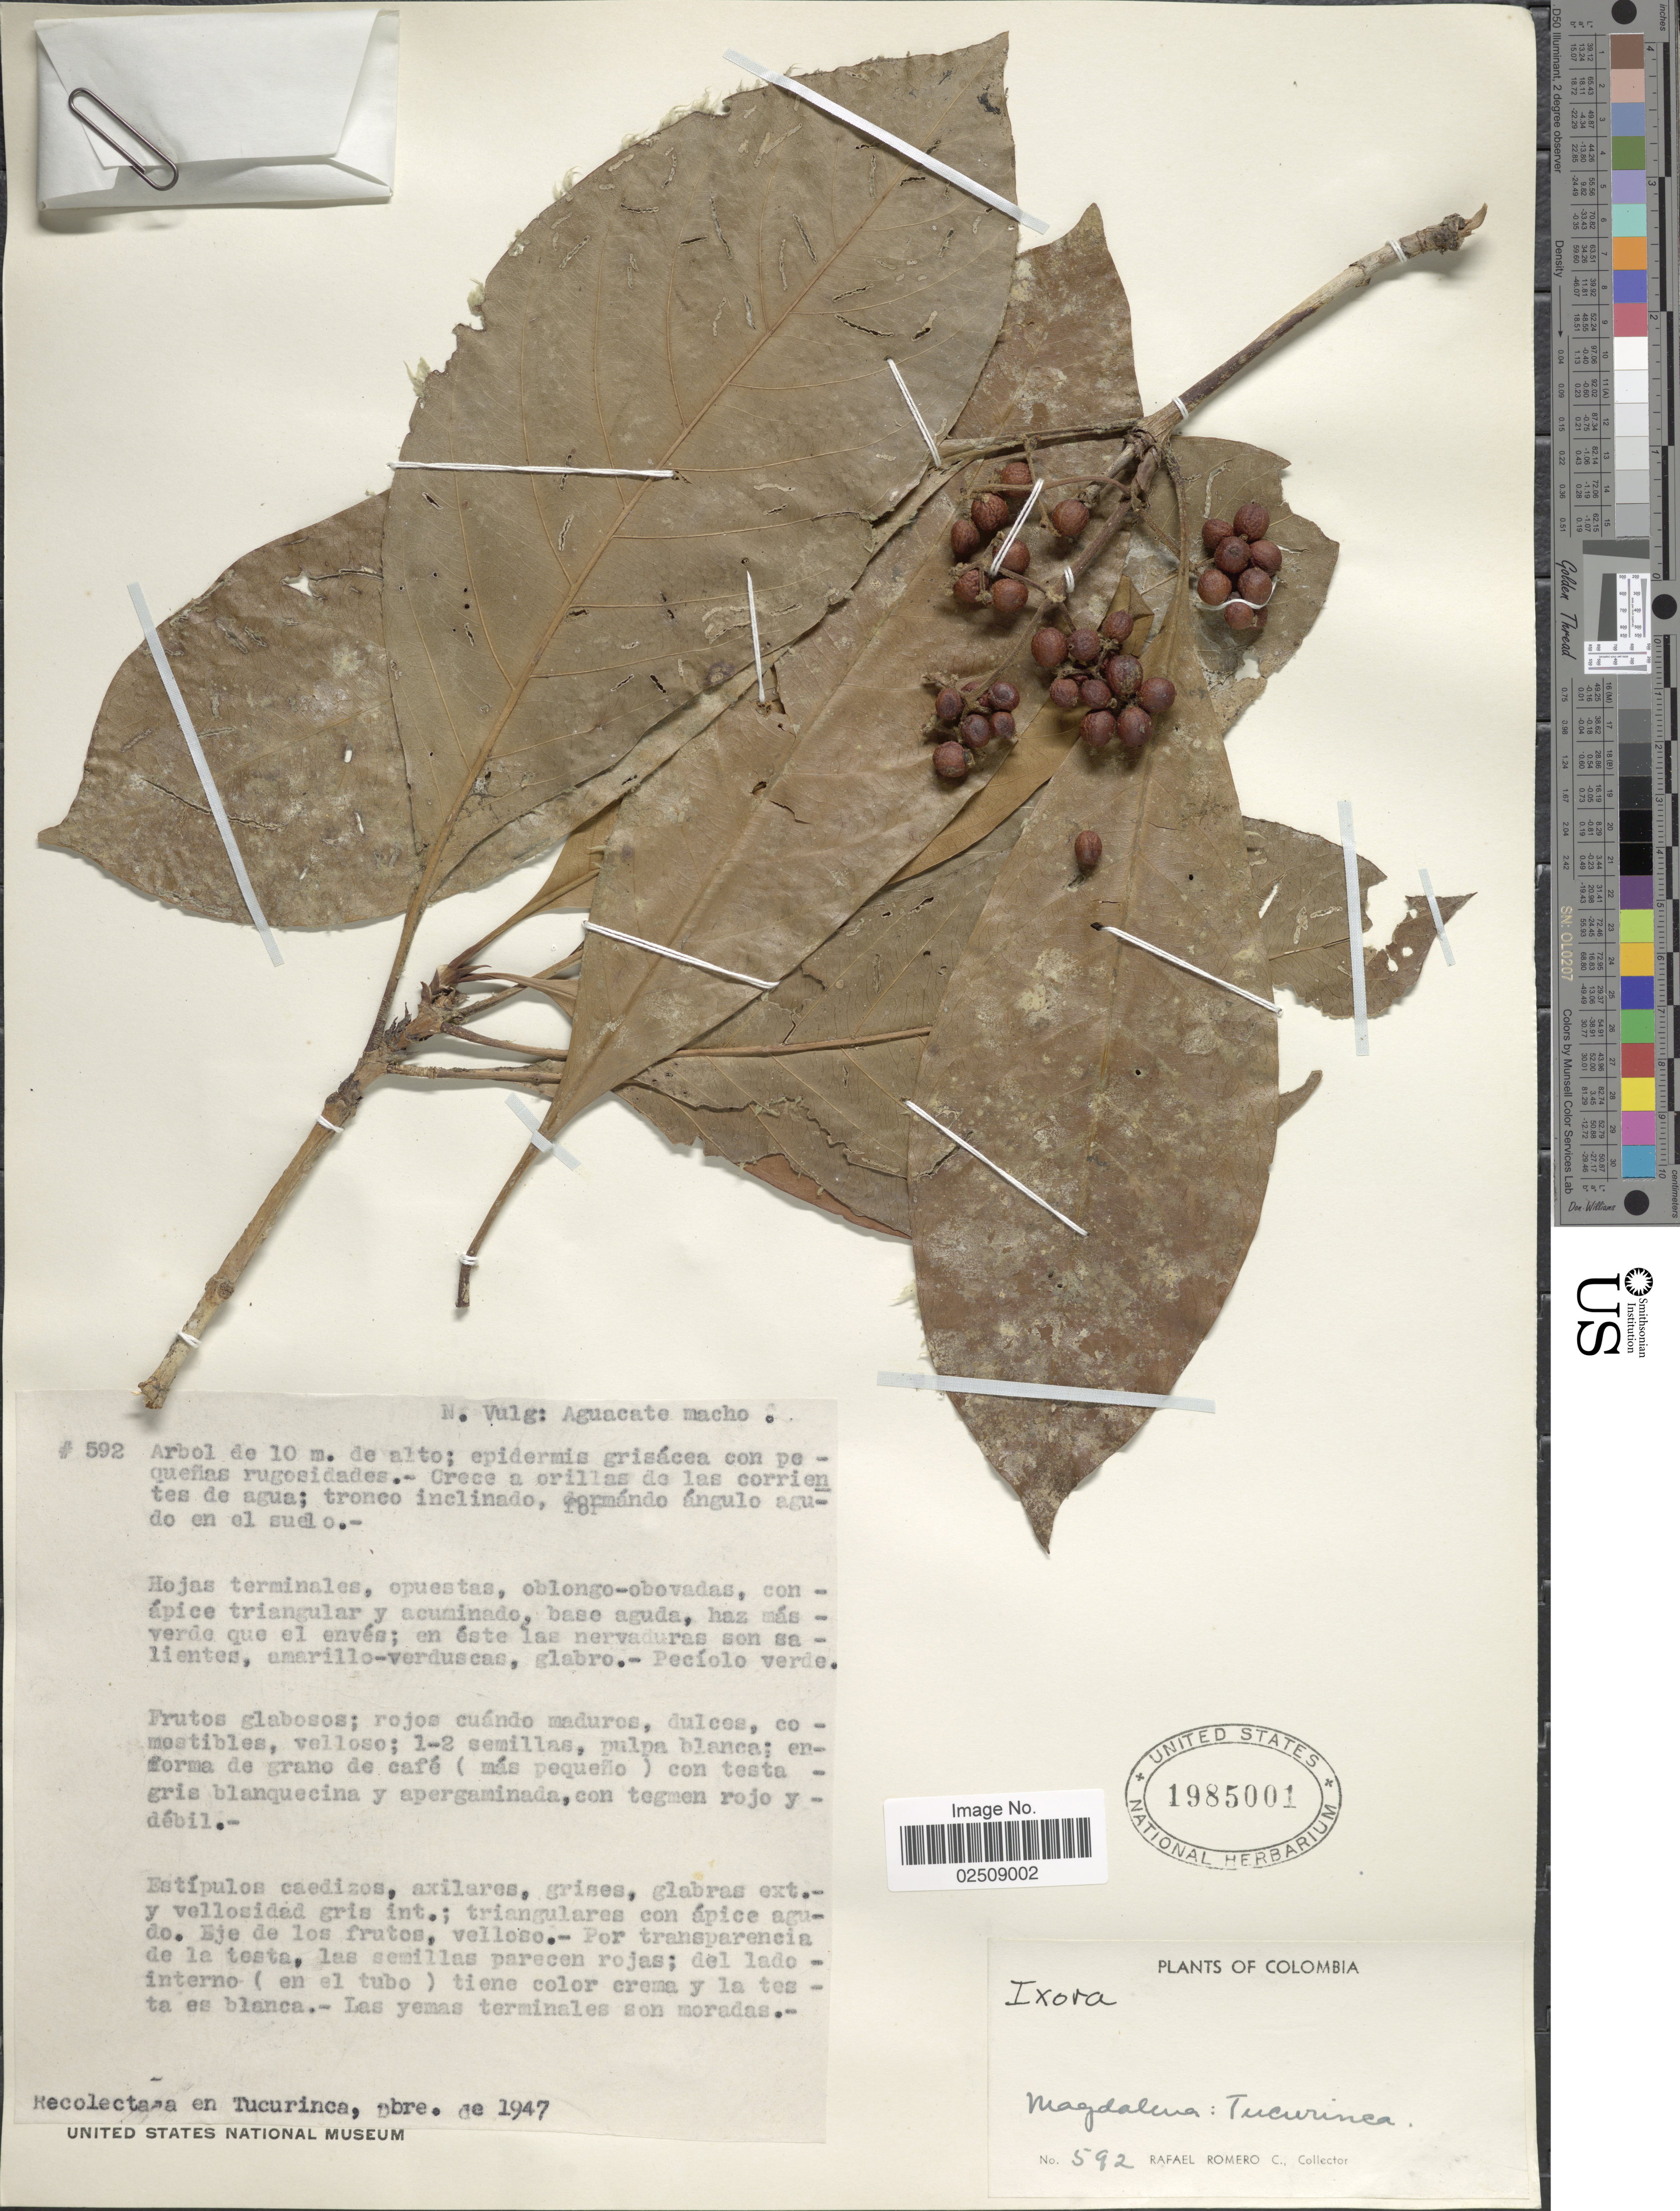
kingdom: Plantae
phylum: Tracheophyta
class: Magnoliopsida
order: Gentianales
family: Rubiaceae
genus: Ixora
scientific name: Ixora sp.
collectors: R. Romero Castañeda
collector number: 592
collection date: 1947-12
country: Colombia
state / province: Magdalena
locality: Tucurinca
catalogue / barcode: US 1985001